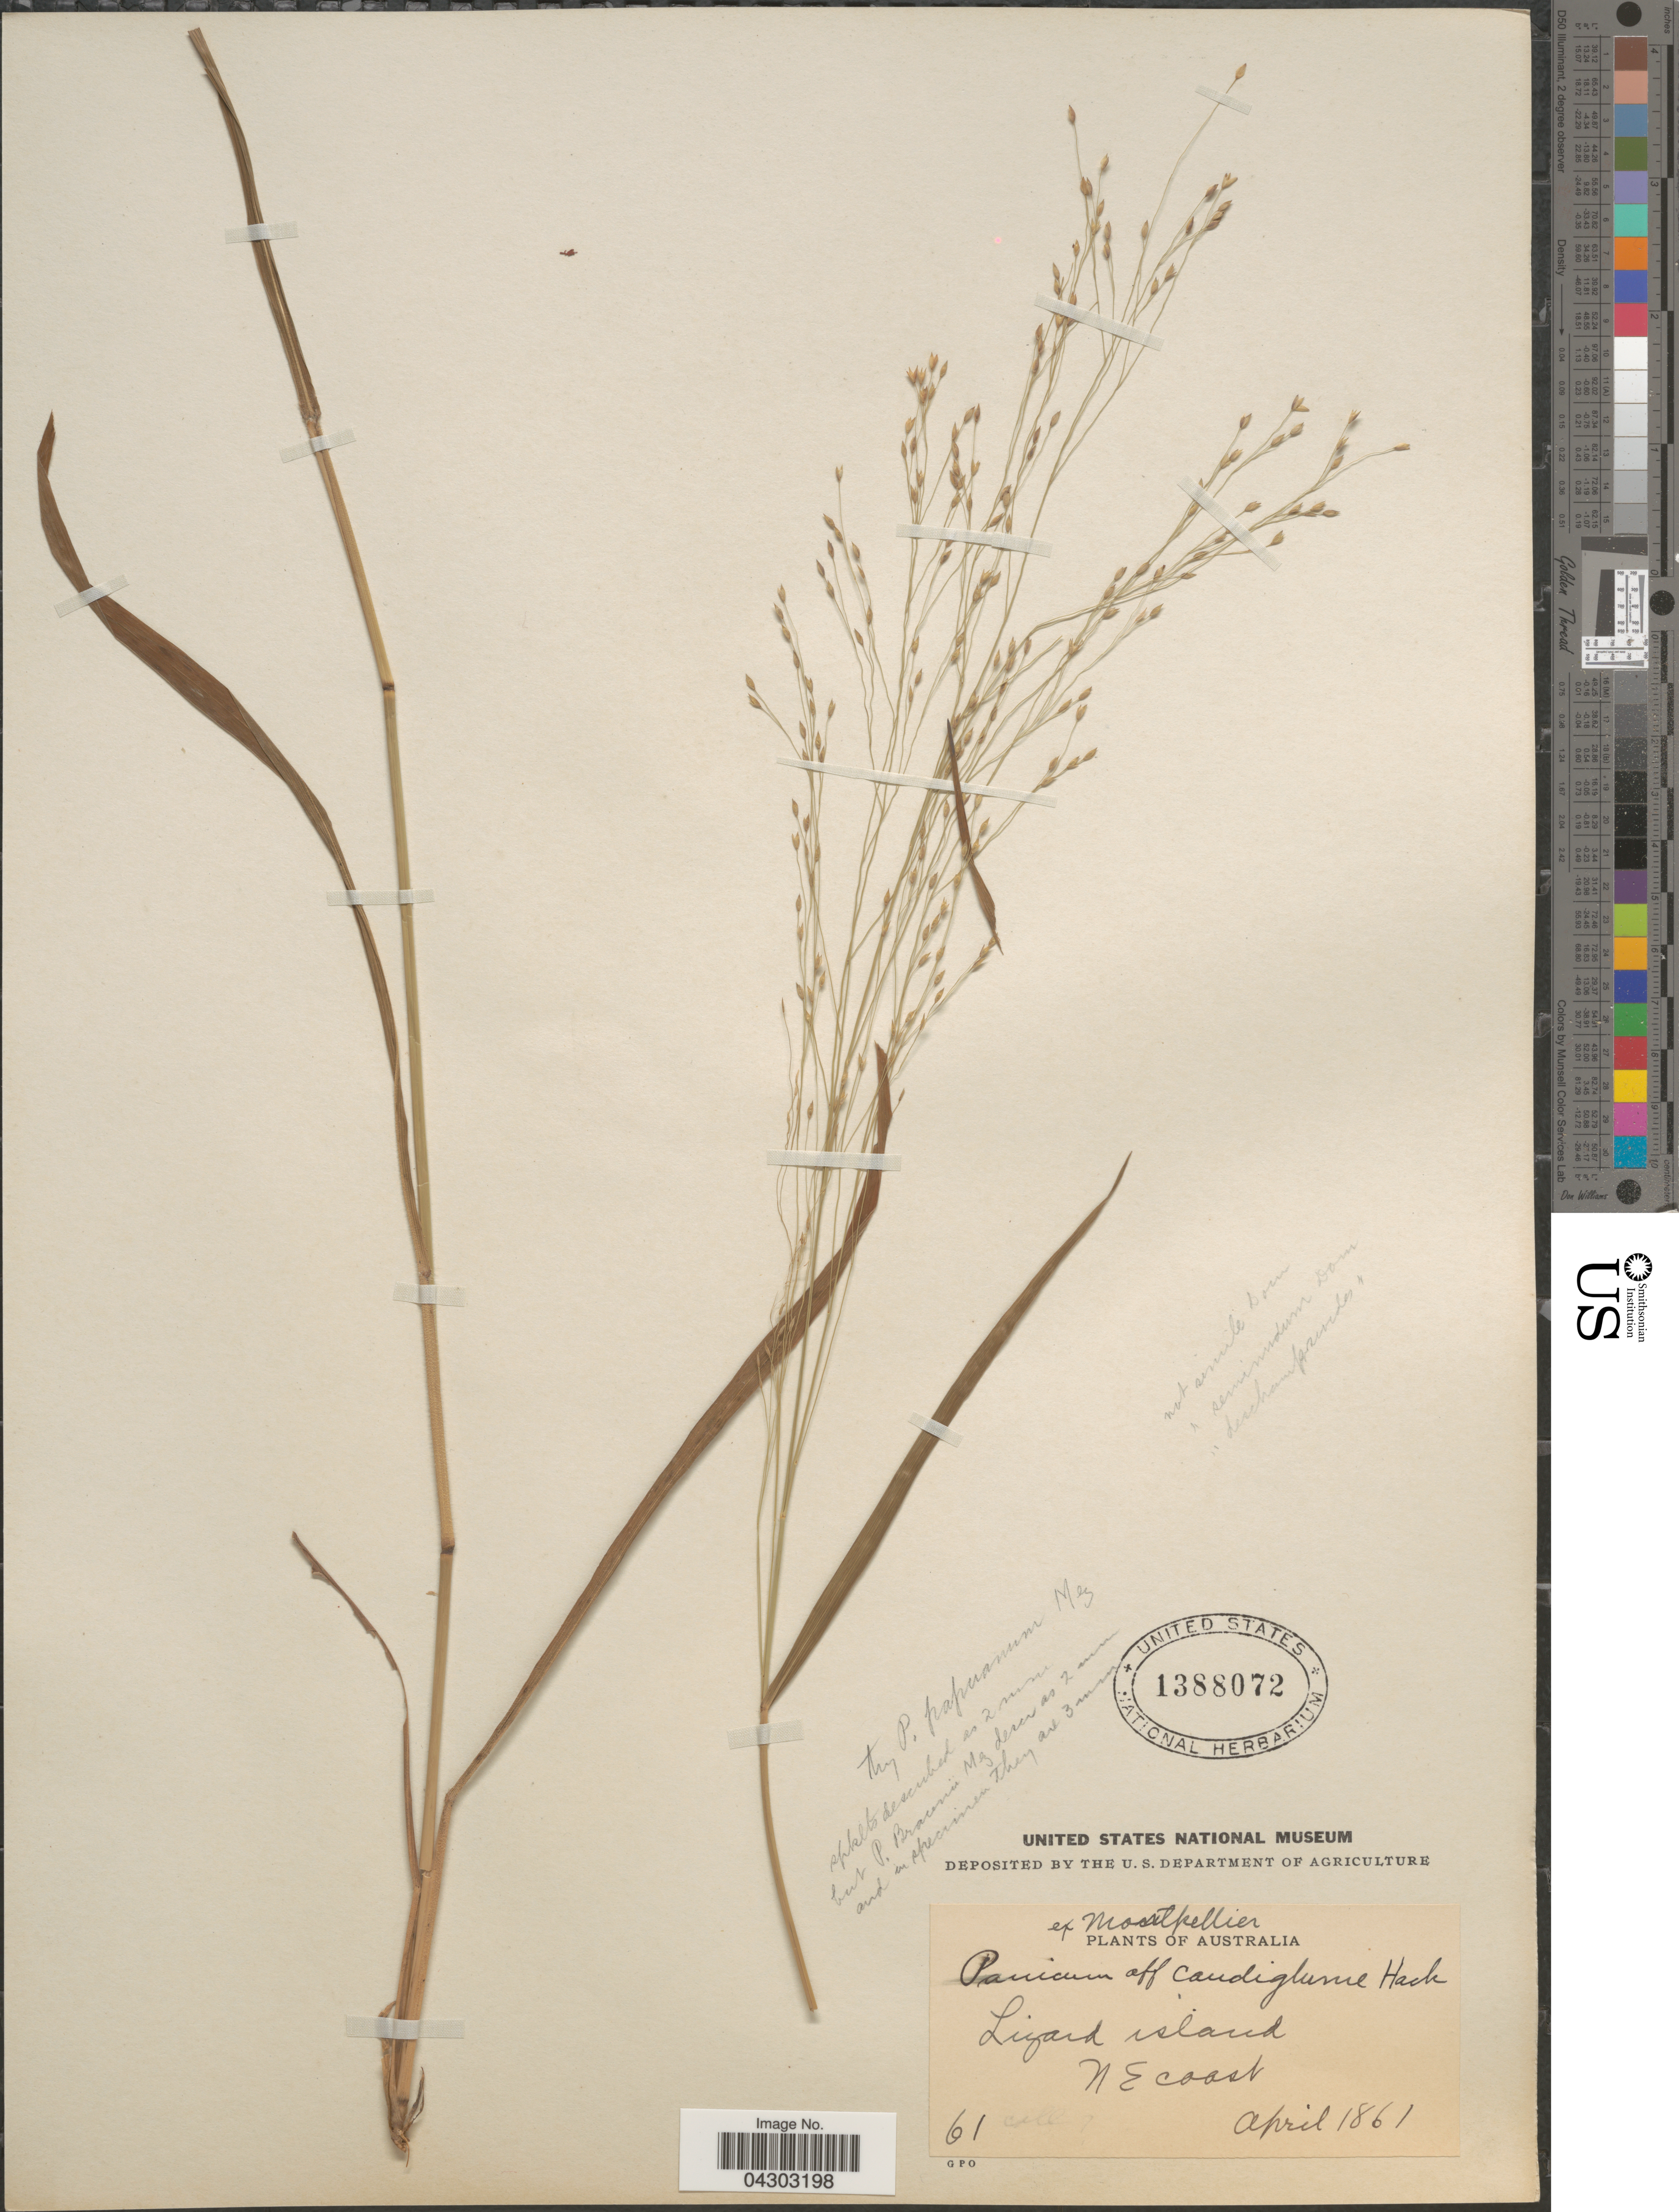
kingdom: Plantae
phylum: Tracheophyta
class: Liliopsida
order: Poales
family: Poaceae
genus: Panicum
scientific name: Panicum sp.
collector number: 61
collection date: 1861-04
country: Australia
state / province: Queensland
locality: Lizard island. N E coast.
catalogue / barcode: US 1388072